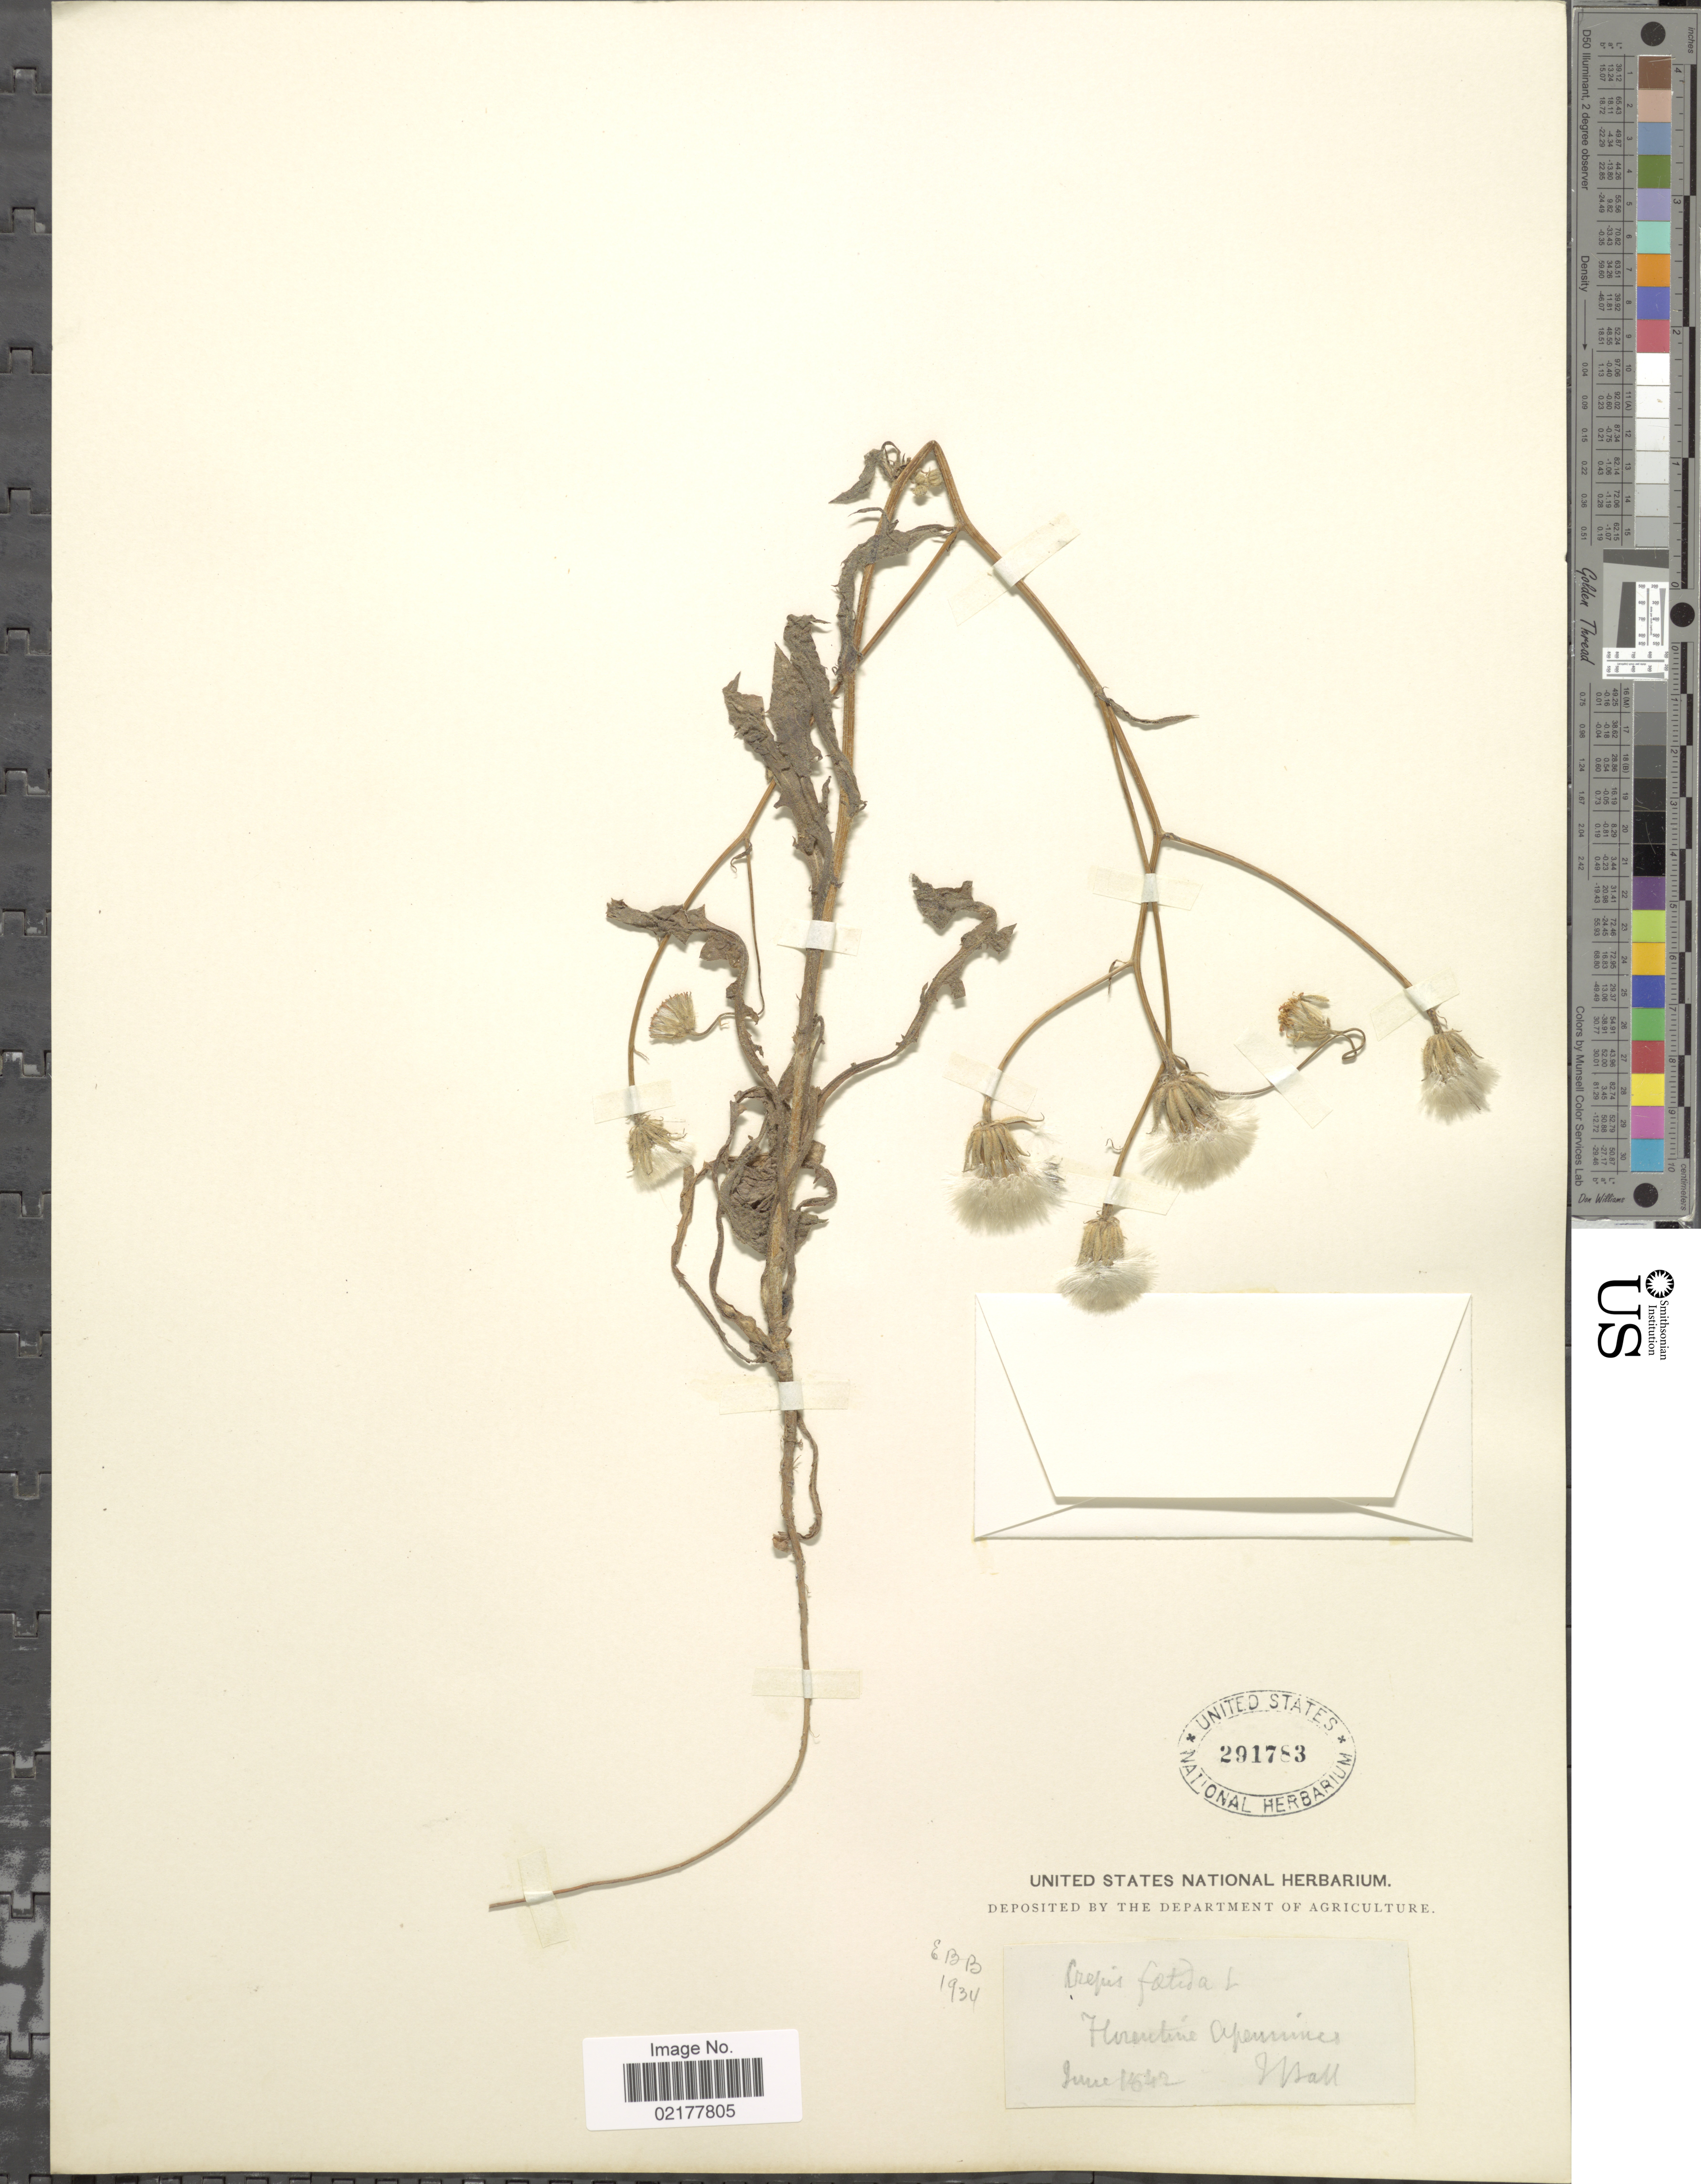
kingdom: Plantae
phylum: Tracheophyta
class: Magnoliopsida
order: Asterales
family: Asteraceae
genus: Crepis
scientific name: Crepis foetida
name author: L.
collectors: J. Ball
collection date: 1842-06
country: Italy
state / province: Tuscany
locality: Florentine Apennines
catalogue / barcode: US 291783